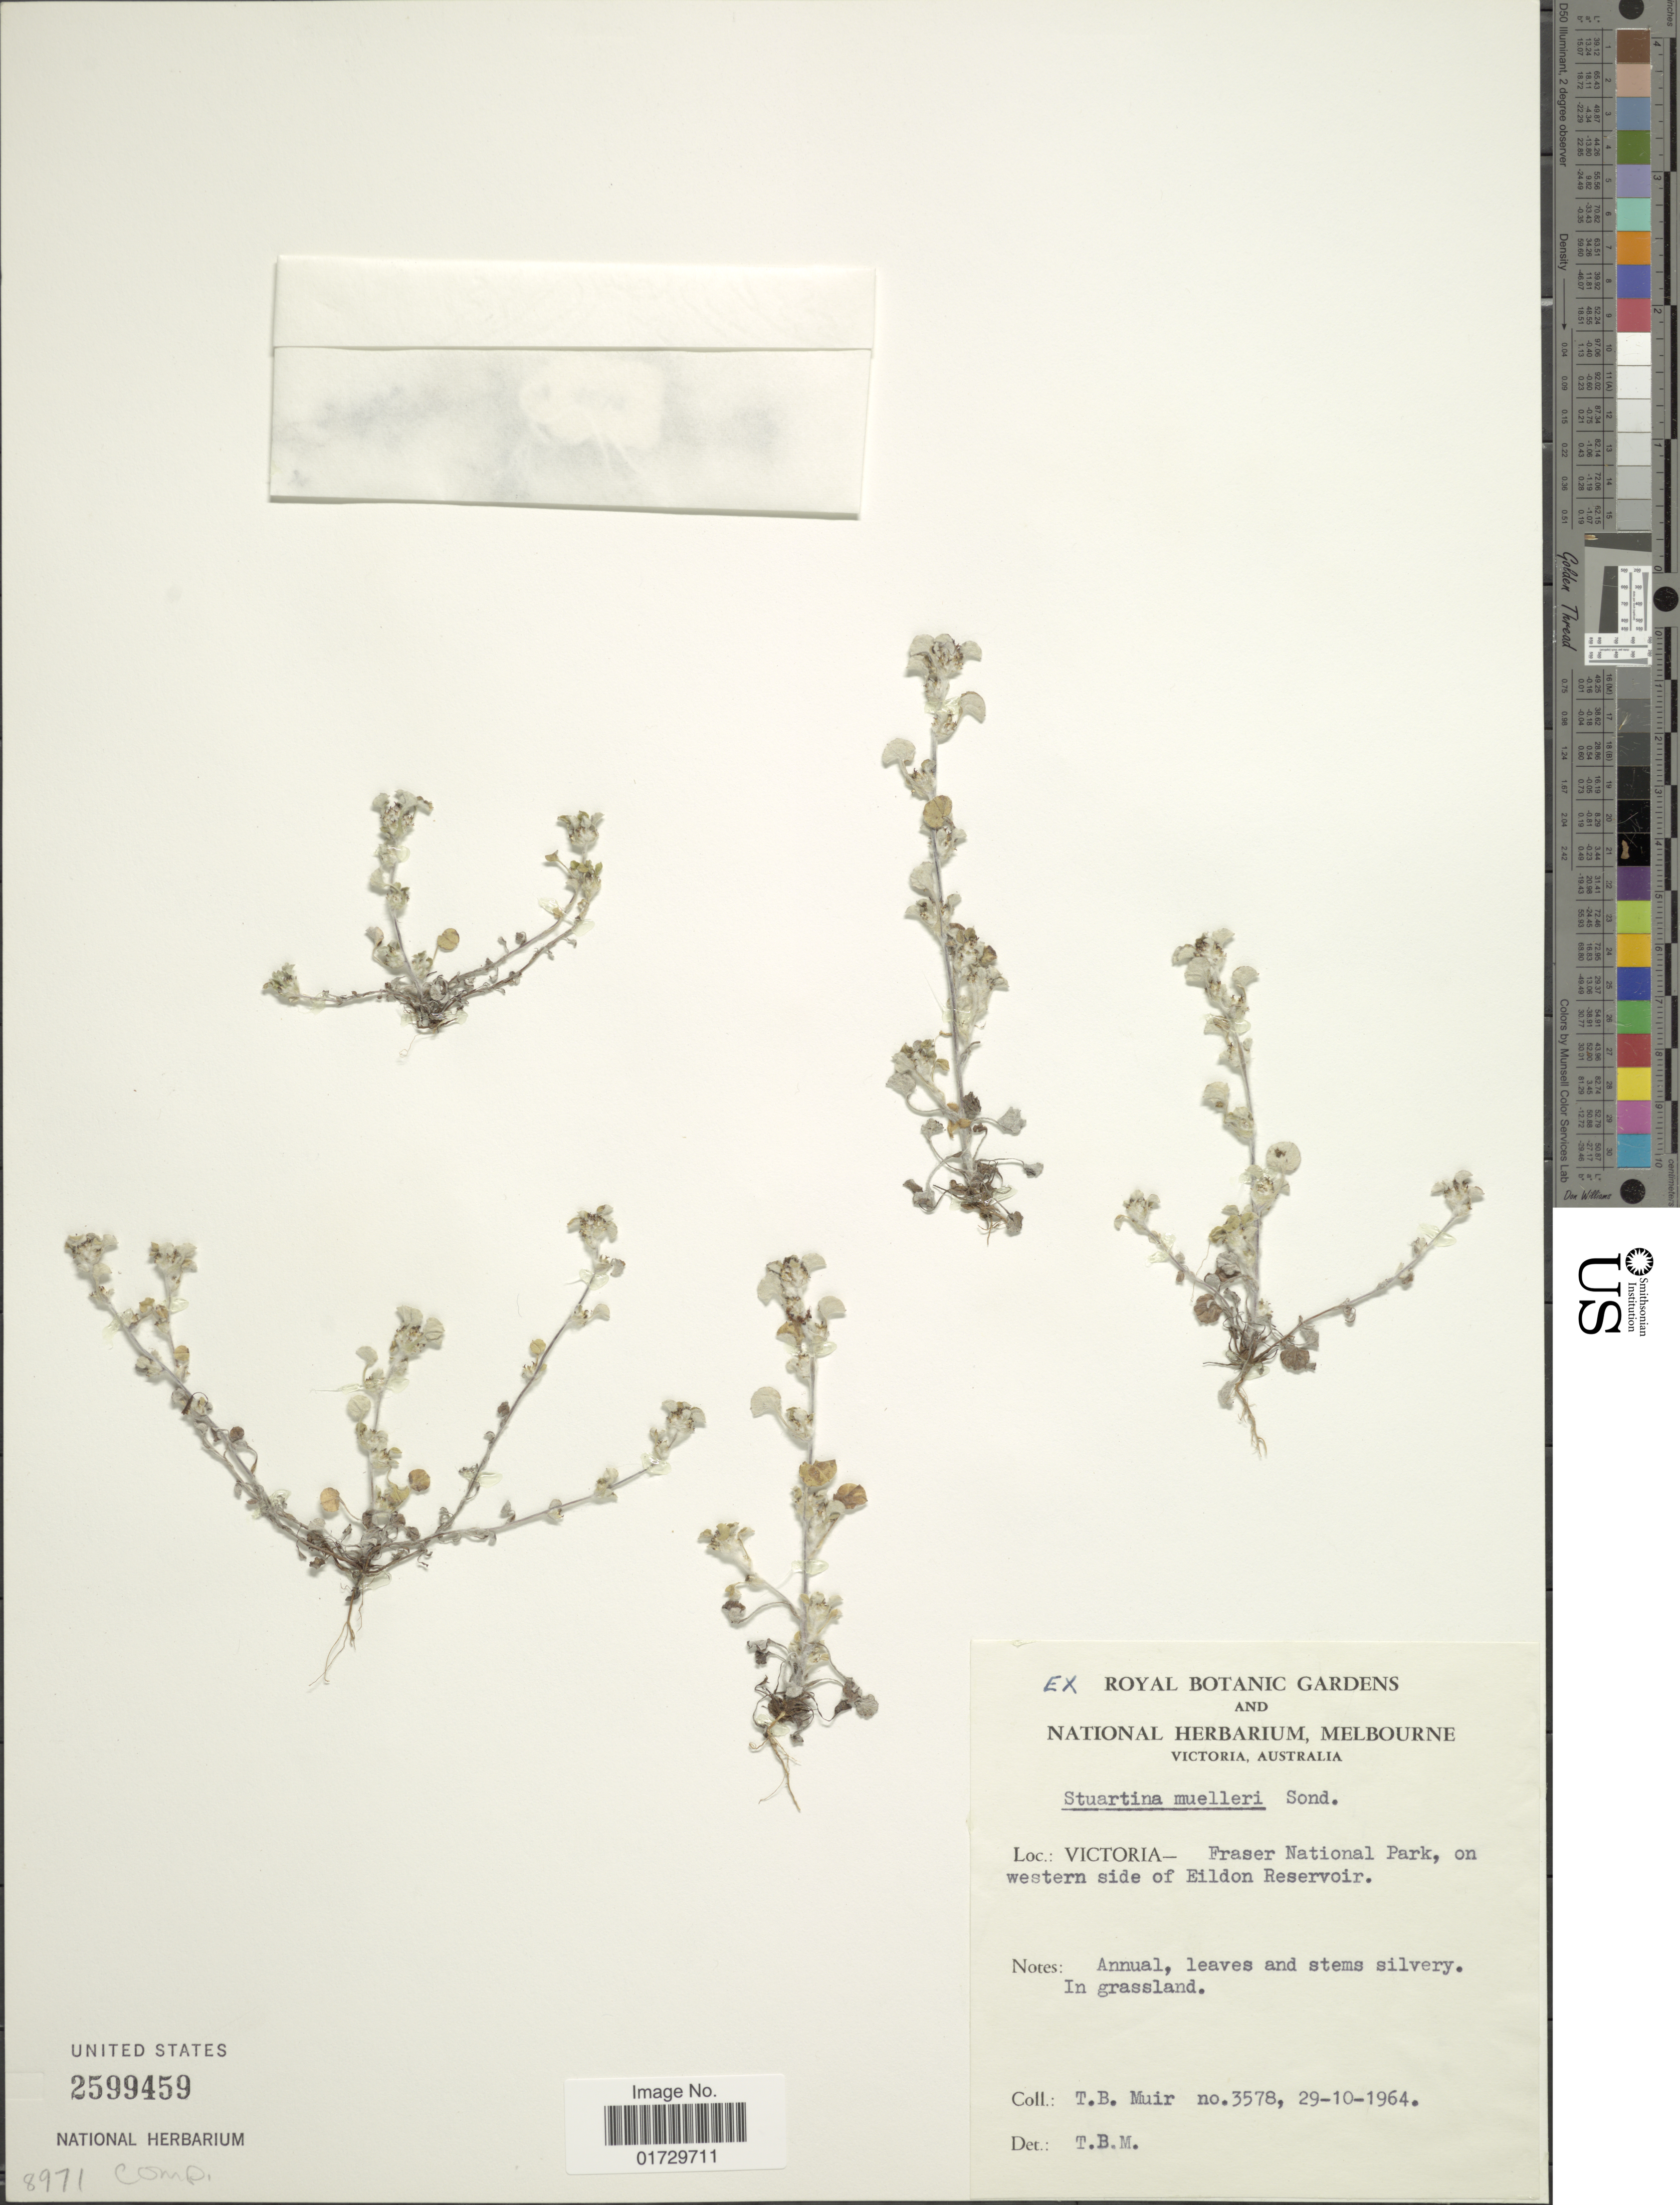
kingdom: Plantae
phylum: Tracheophyta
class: Magnoliopsida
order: Asterales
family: Asteraceae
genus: Stuartina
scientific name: Stuartina muelleri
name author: Sond.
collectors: T. Muir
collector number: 3578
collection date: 1964-10-29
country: Australia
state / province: Victoria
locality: Victoria - Fraser National Park, on western side of Eildon Reservoir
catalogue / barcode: US 2599459